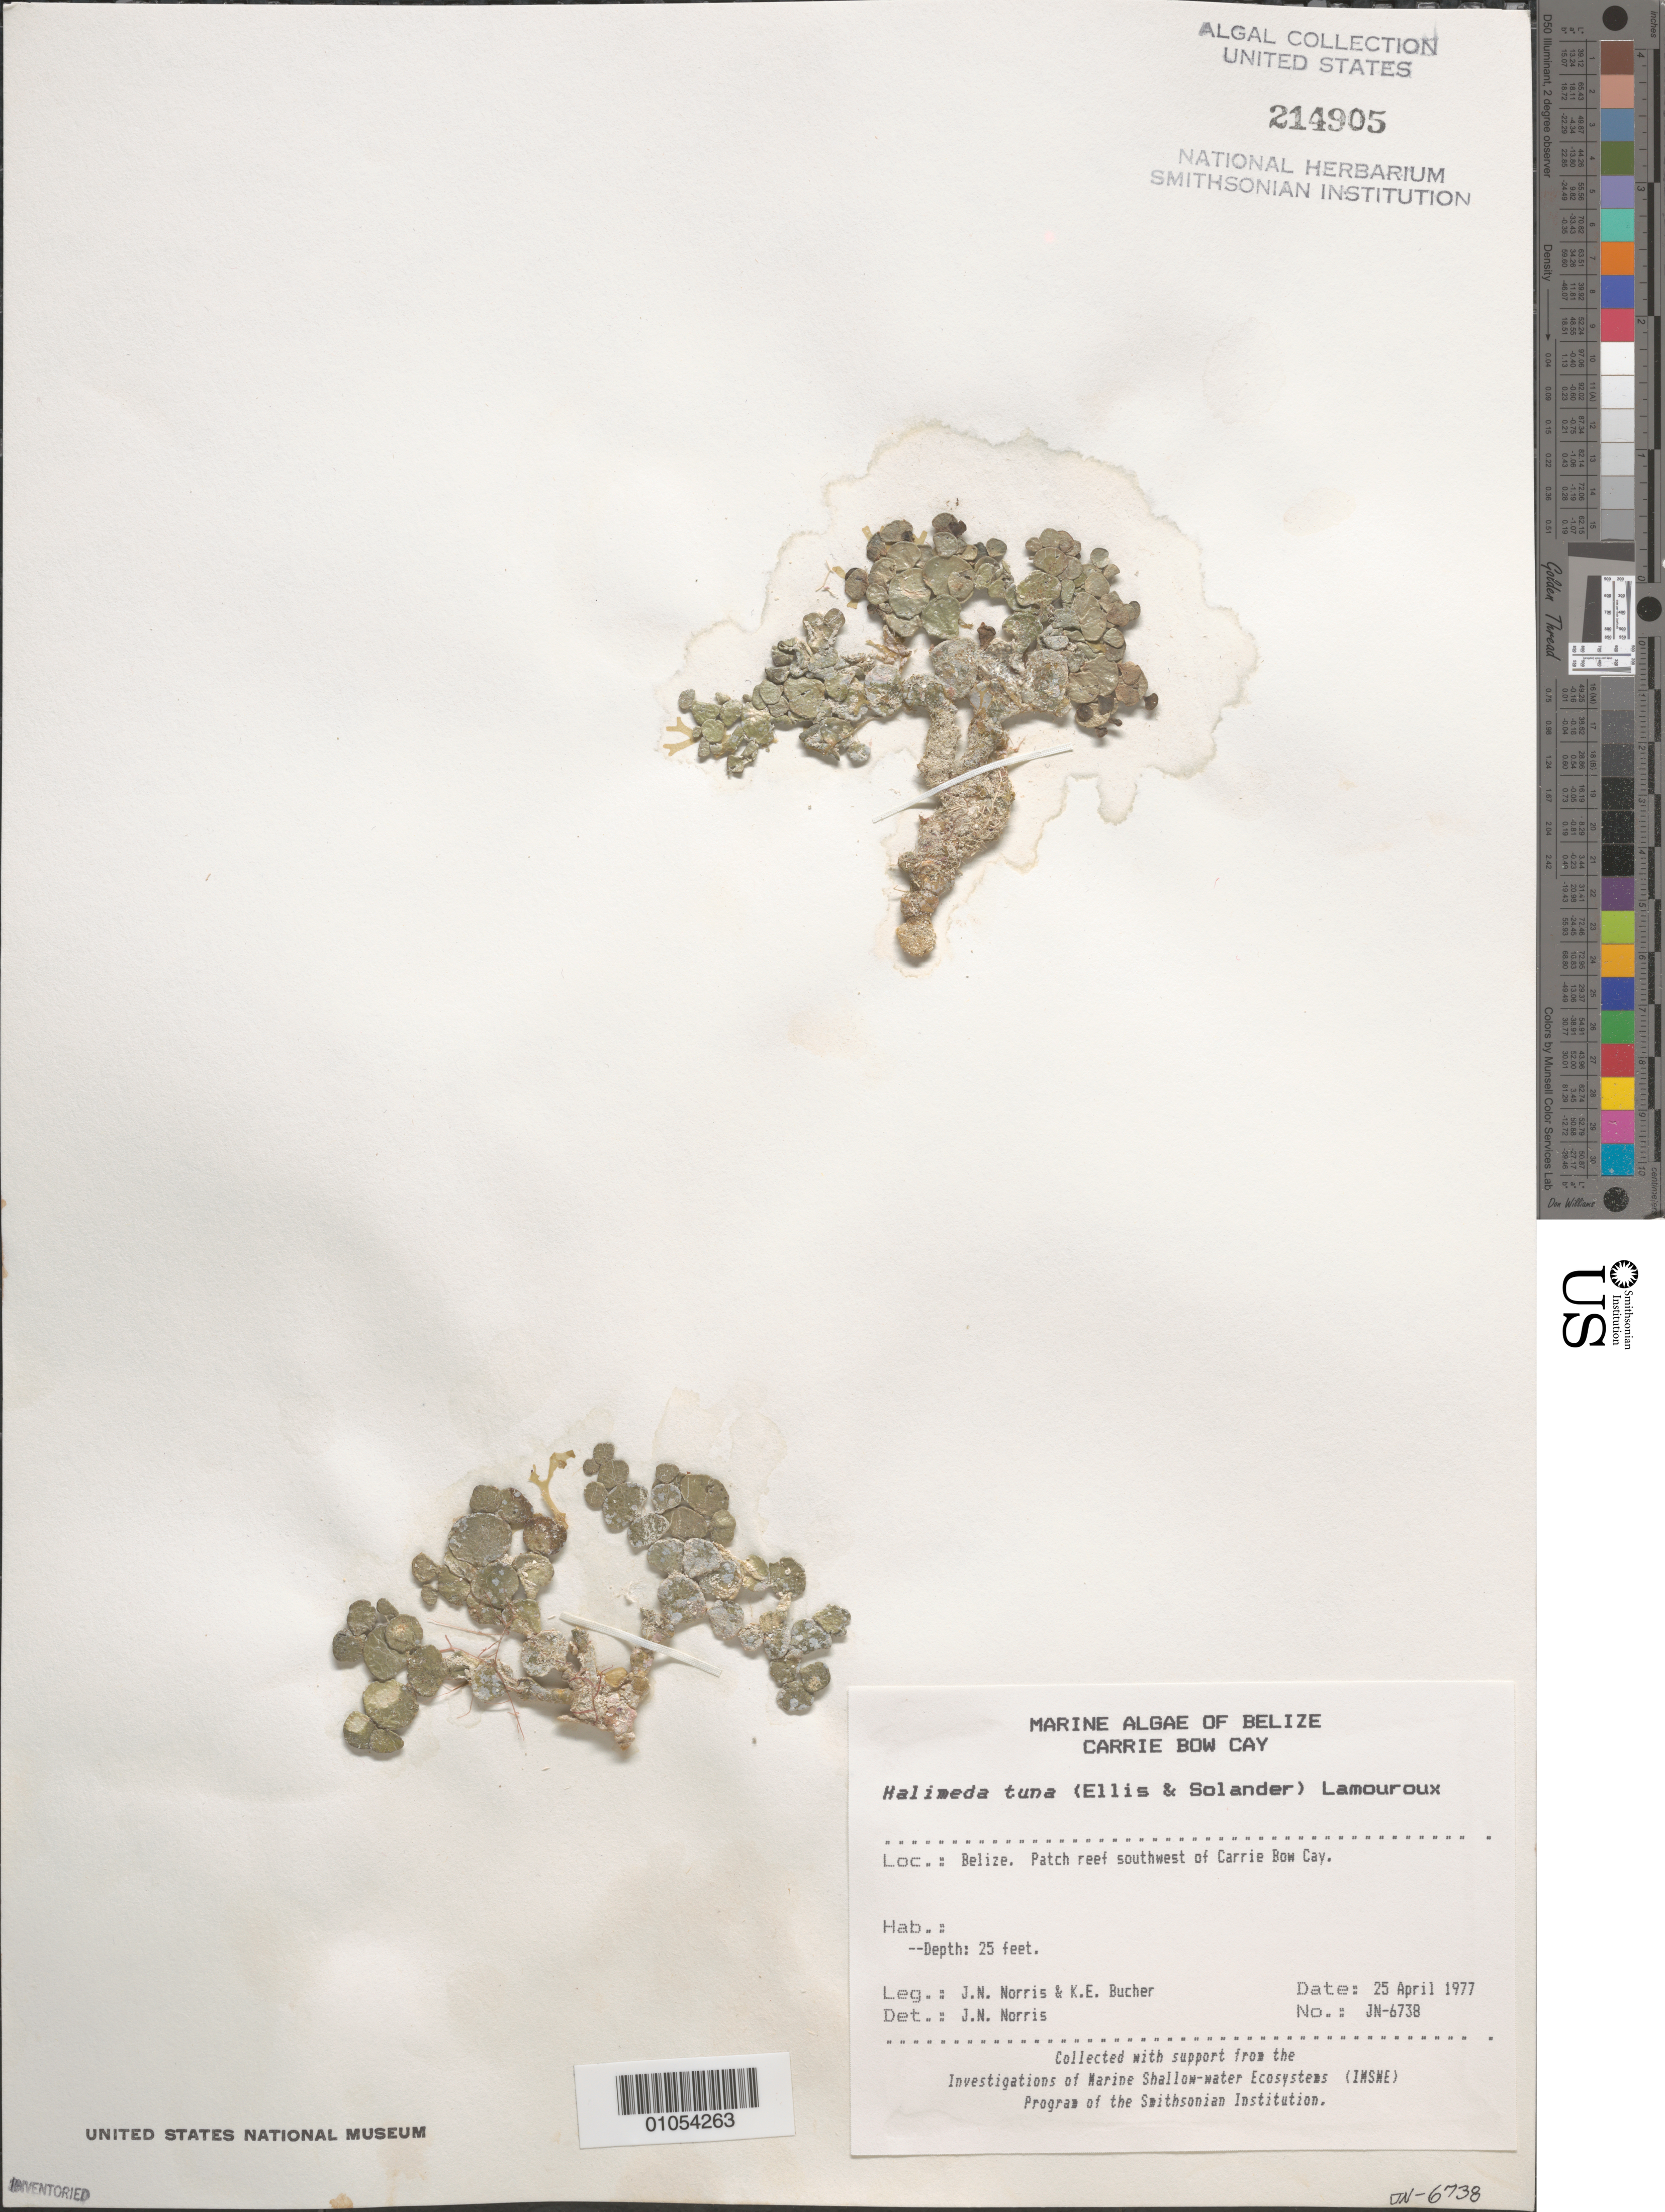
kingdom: Plantae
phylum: Chlorophyta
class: Ulvophyceae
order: Bryopsidales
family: Halimedaceae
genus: Halimeda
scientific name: Halimeda tuna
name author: (J. Ellis & Sol.) J.V.Lamouroux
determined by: Norris, James N.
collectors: J. N. Norris & K. E. Bucher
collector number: JN-6738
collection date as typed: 25 Apr 1977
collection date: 1977-04-25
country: Belize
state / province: Stann Creek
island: Carrie Bow Cay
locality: Patch reef southwest of Carrie Bow Cay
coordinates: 16 48'N, 88 05'W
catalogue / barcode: US 214905